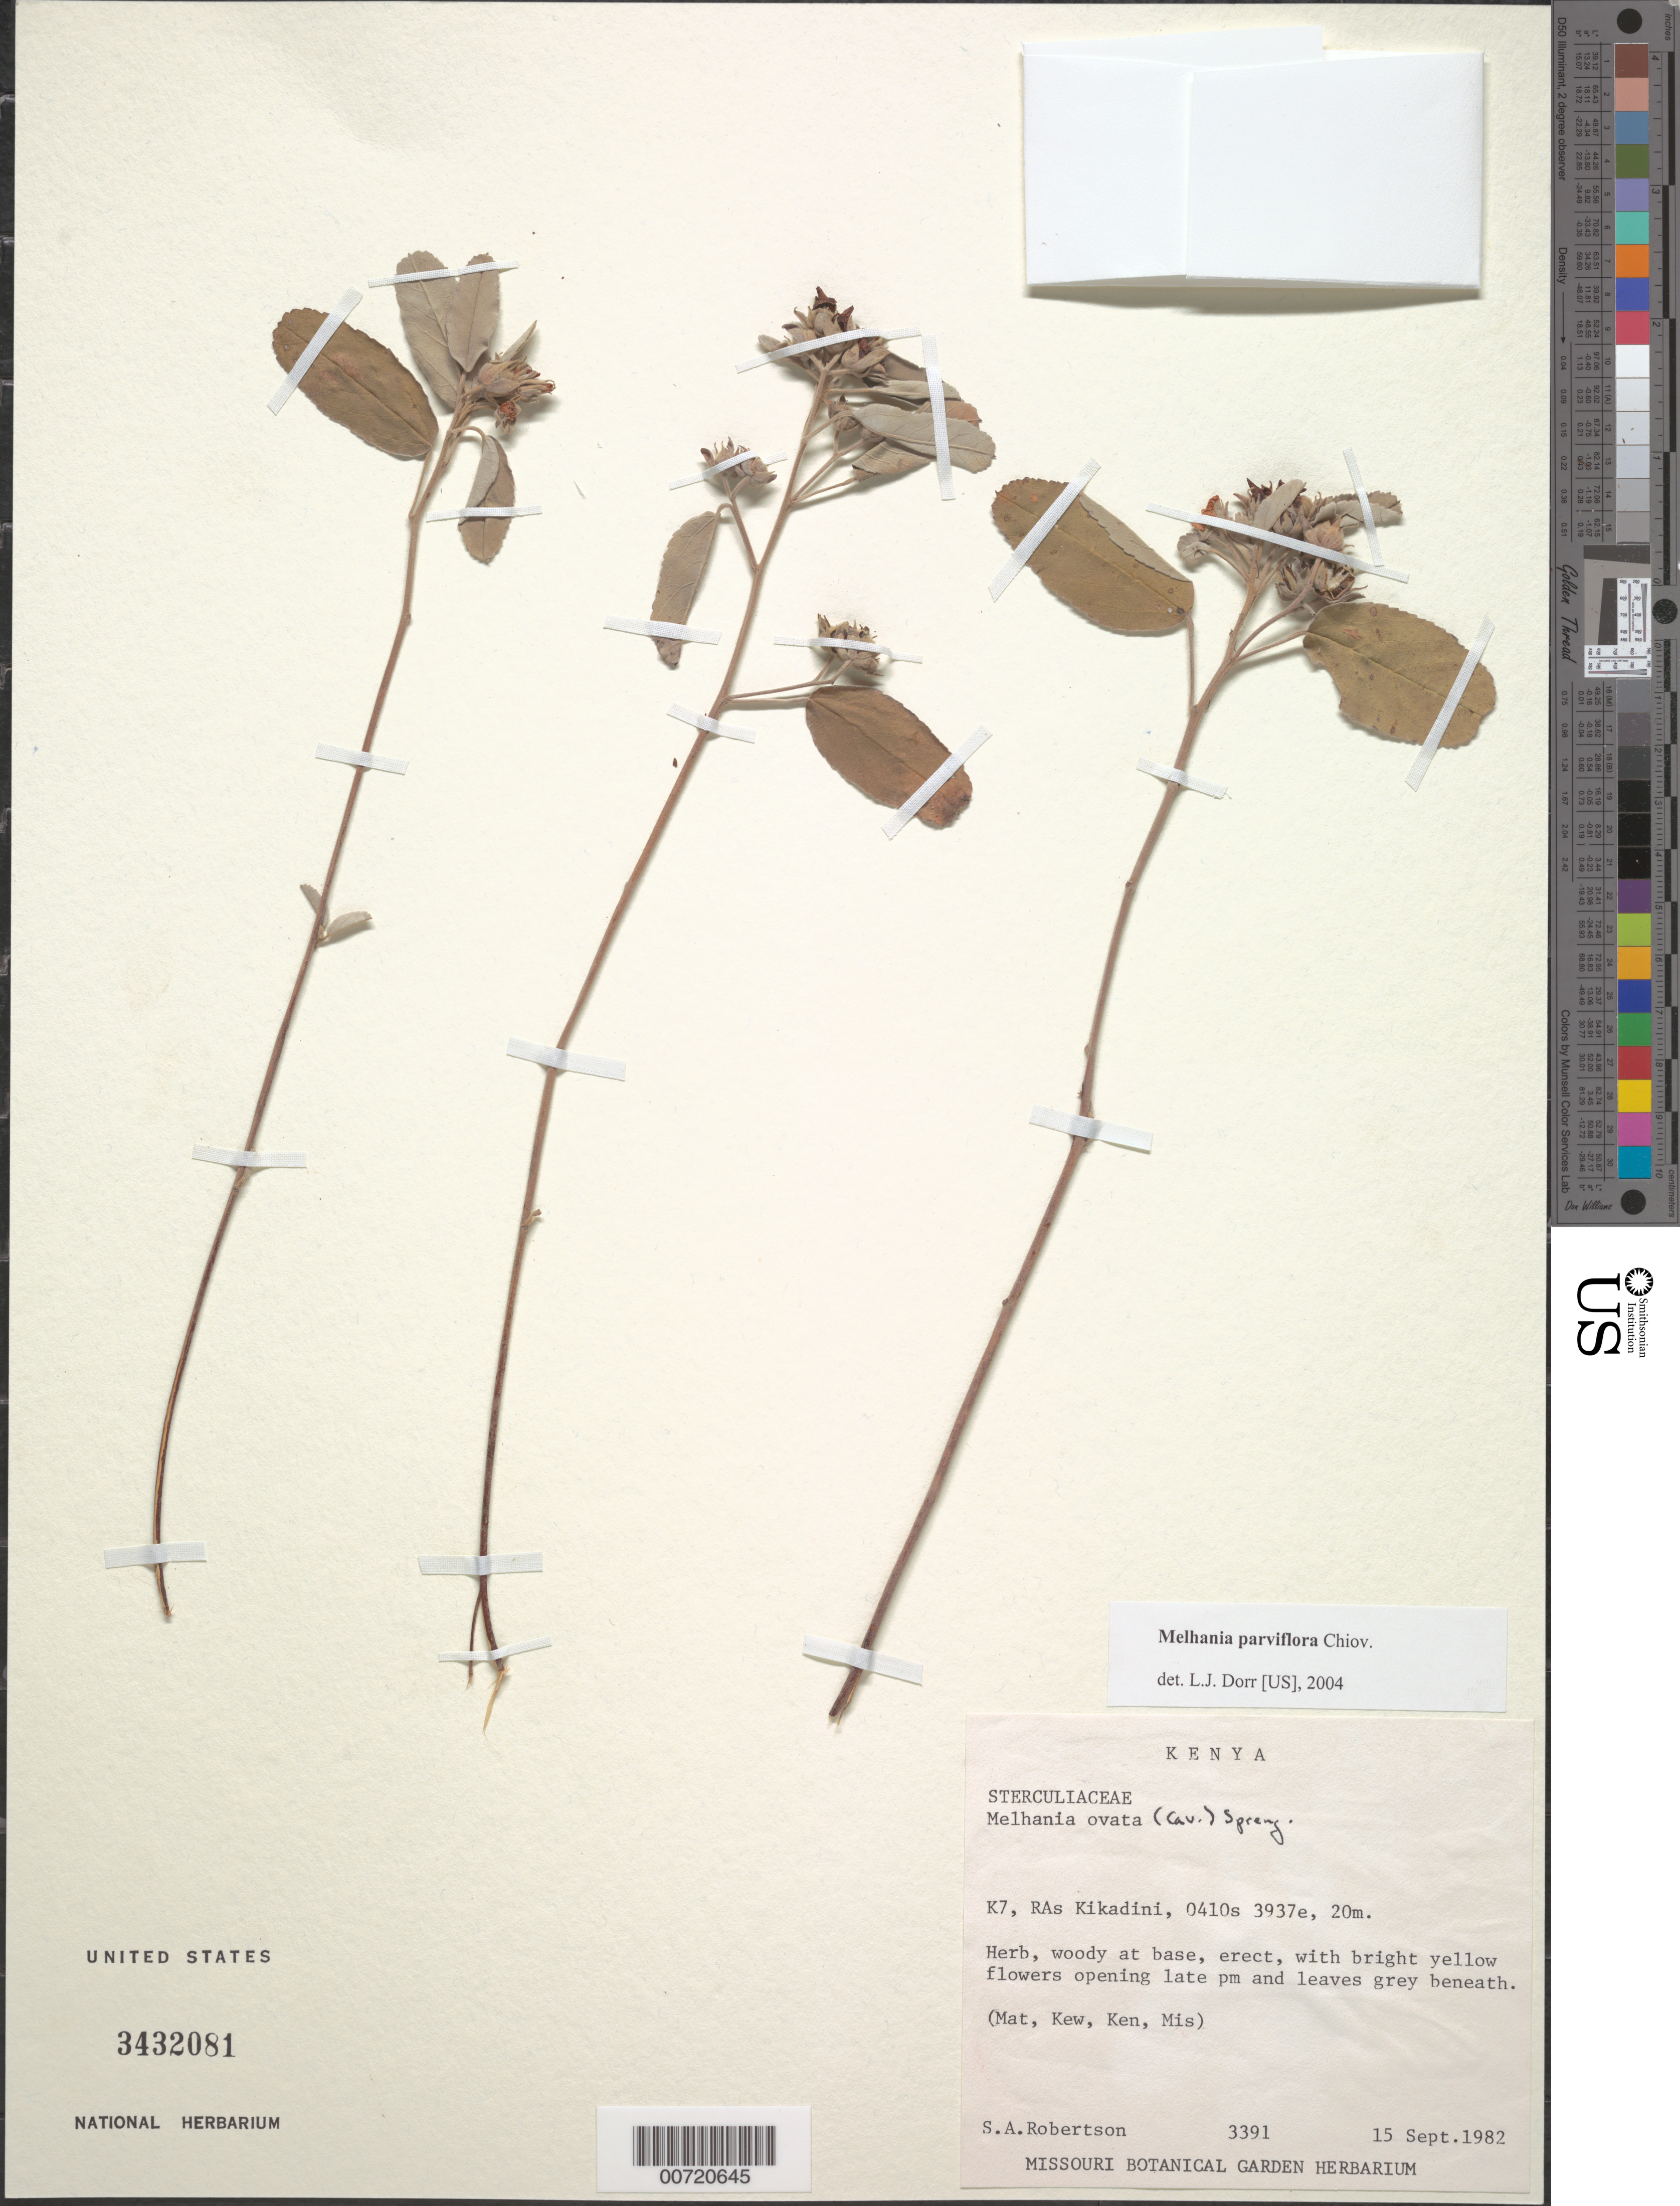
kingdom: Plantae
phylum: Tracheophyta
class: Magnoliopsida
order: Malvales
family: Malvaceae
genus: Melhania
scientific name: Melhania parviflora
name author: Chiov.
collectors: S. A. Robertson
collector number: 3391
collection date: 1982-09-15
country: Kenya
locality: K7, RAs Kikadini.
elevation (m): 20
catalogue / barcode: US 3432081